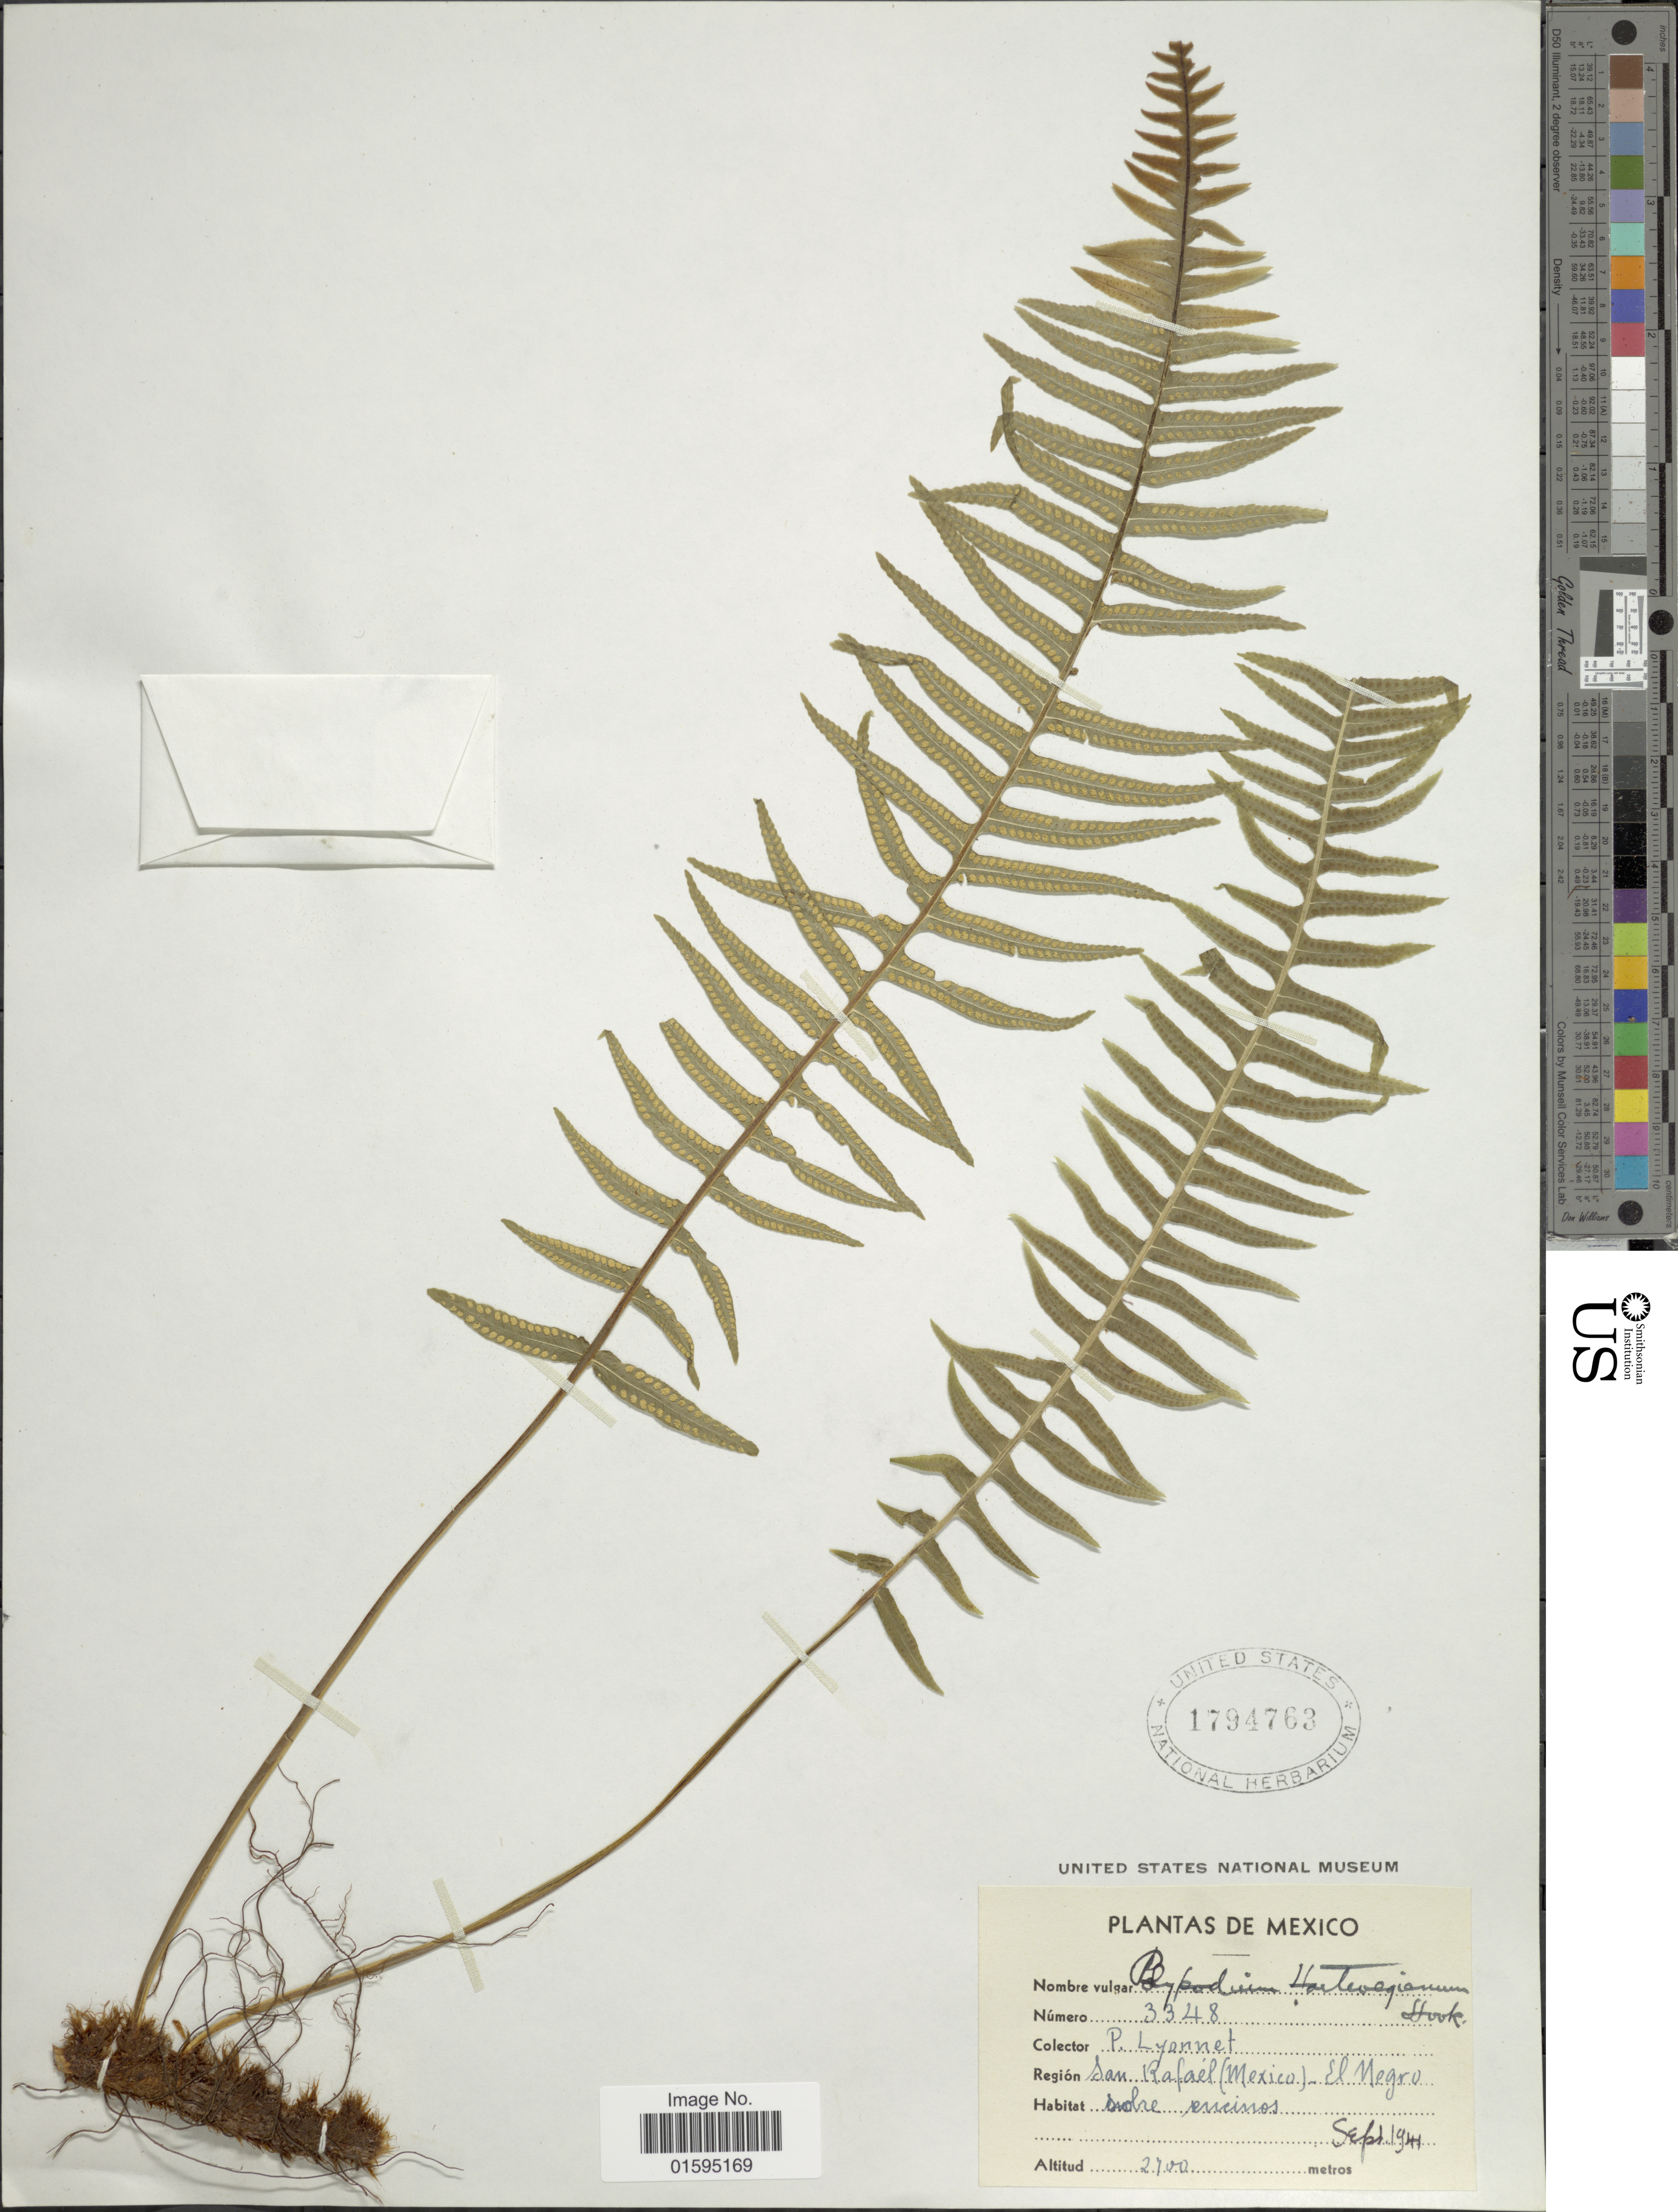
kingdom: Plantae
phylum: Tracheophyta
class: Polypodiopsida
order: Polypodiales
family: Polypodiaceae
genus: Polypodium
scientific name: Polypodium hartwegianum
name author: Hook.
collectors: P. Lyonnet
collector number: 3348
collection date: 1941-09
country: Mexico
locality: Región San Rafaél, El Negro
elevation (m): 2700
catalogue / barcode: US 1794763